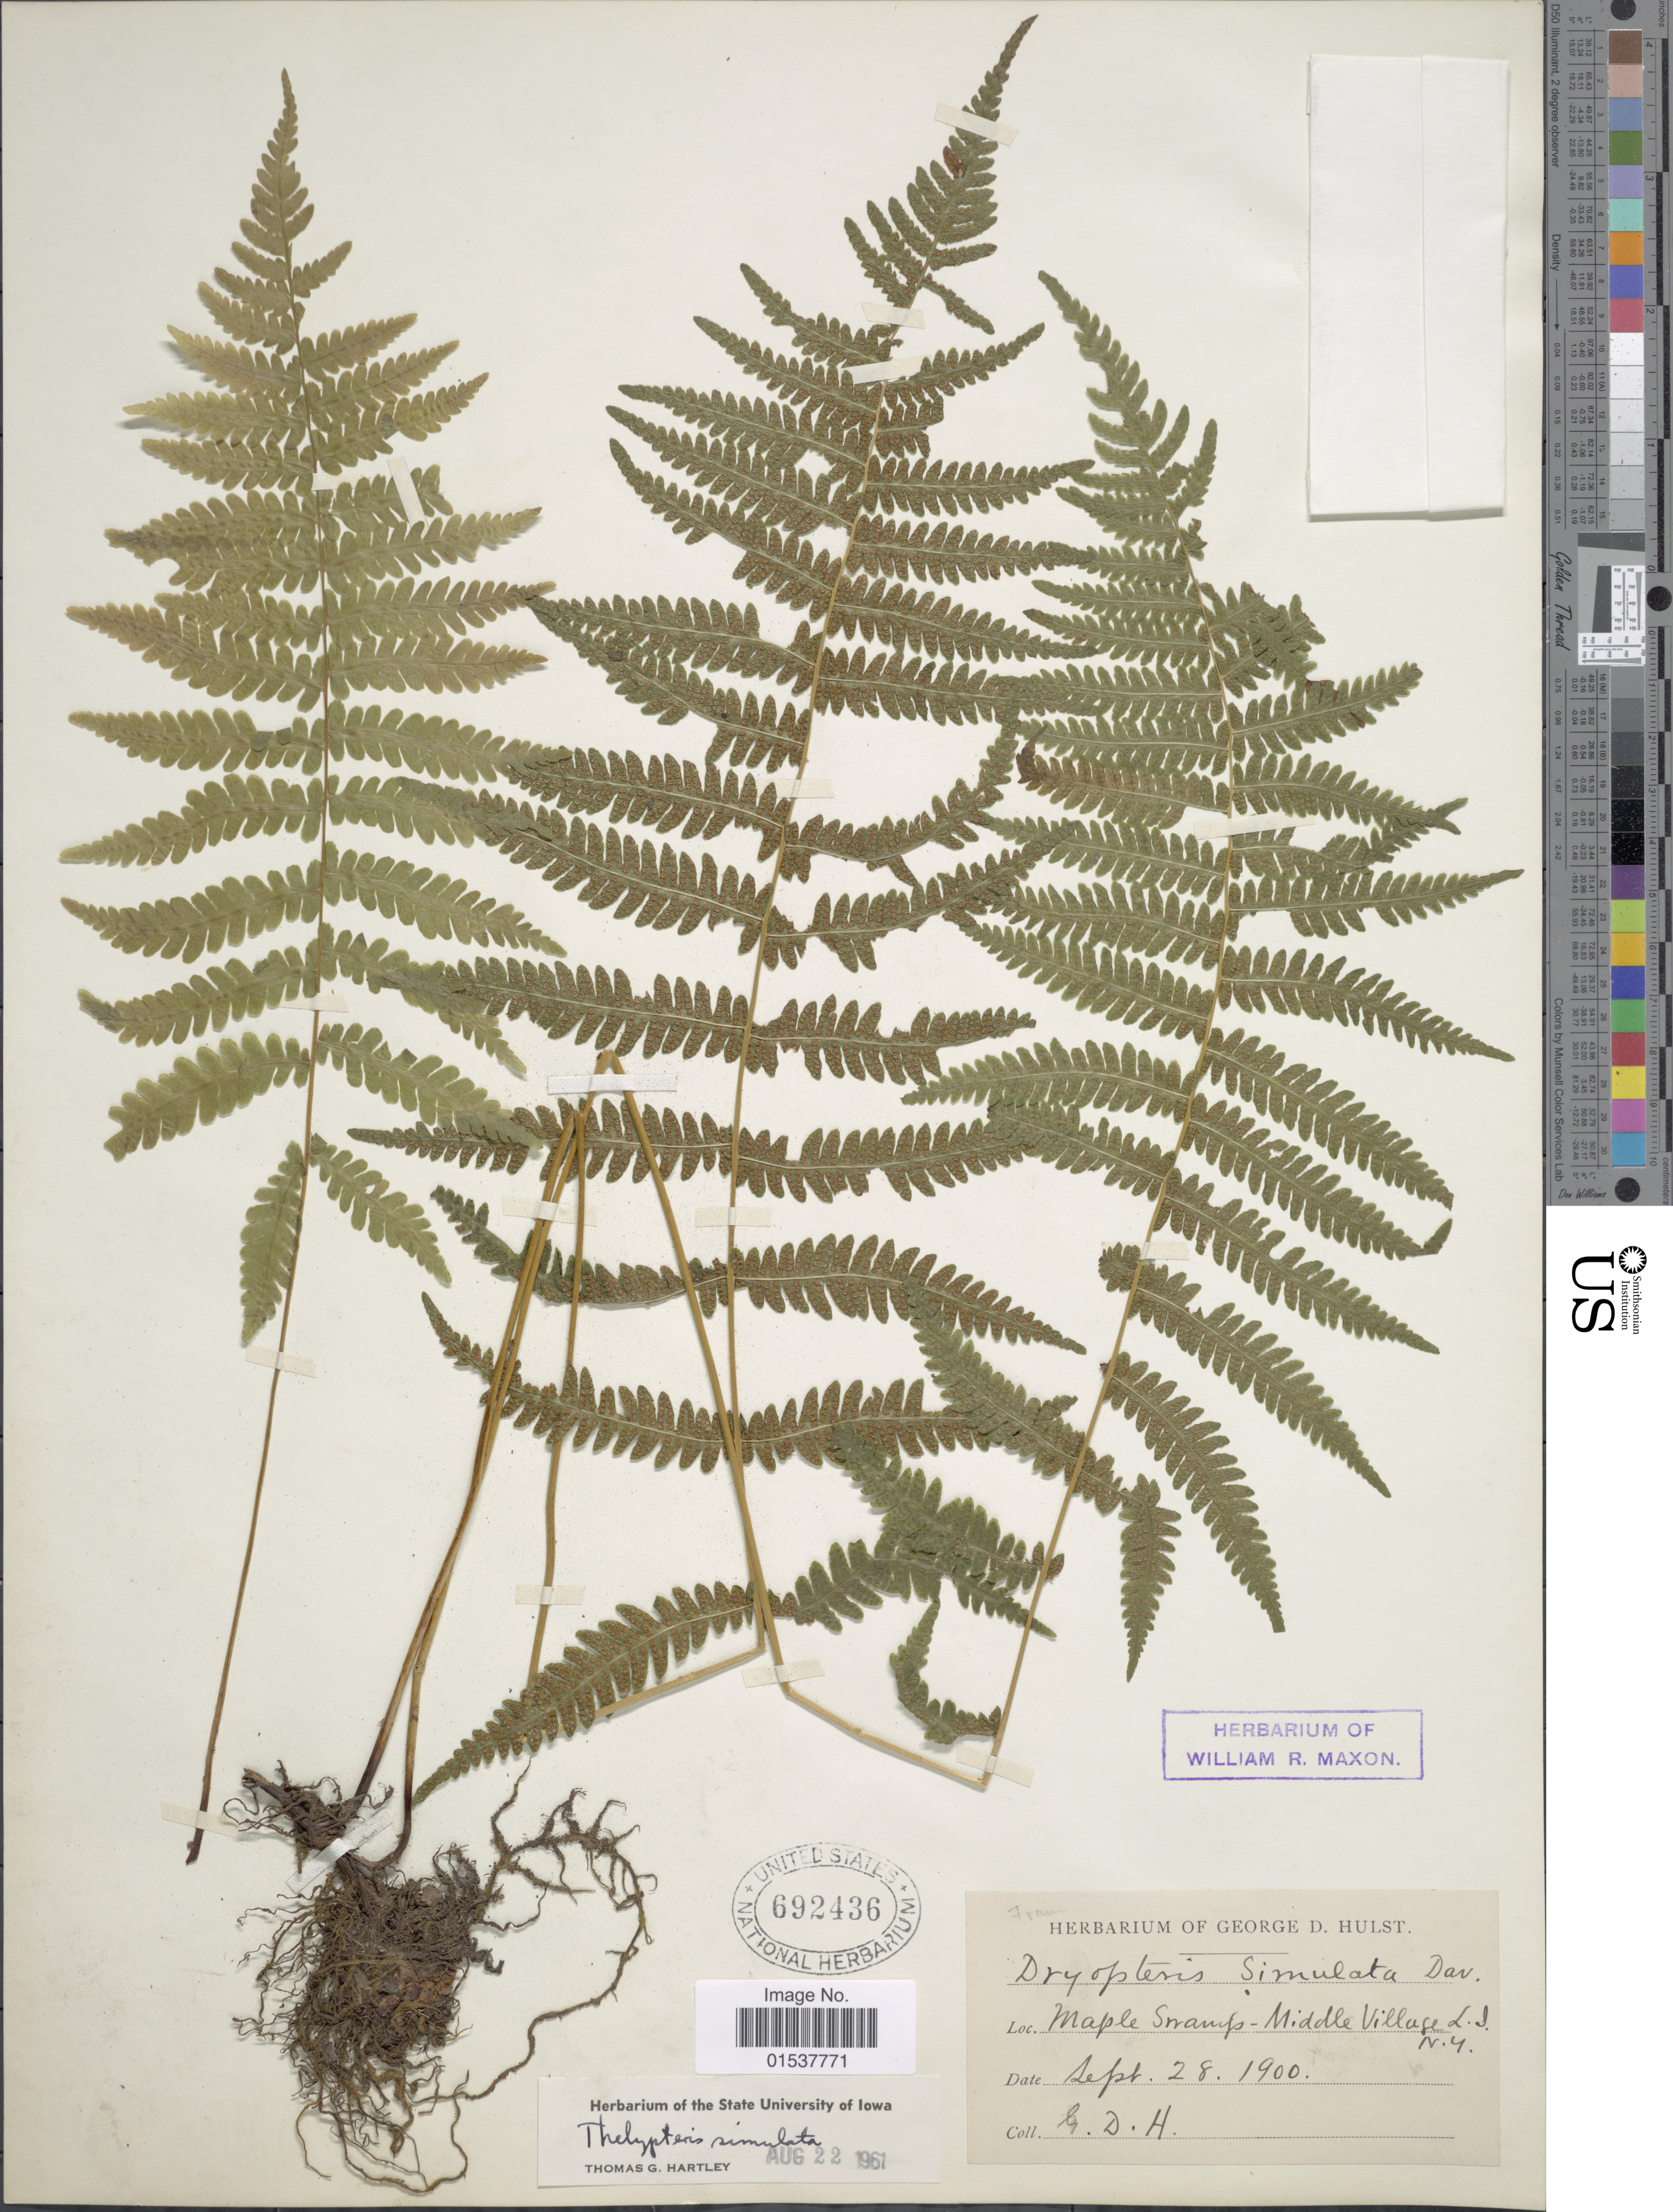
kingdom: Plantae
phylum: Tracheophyta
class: Polypodiopsida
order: Polypodiales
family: Thelypteridaceae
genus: Parathelypteris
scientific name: Parathelypteris simulata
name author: (Davenp.) Holttum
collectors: G. Hulst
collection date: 1900-09-28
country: United States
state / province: New York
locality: Maple Swamp - Middle Village, L.D.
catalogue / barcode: US 692436